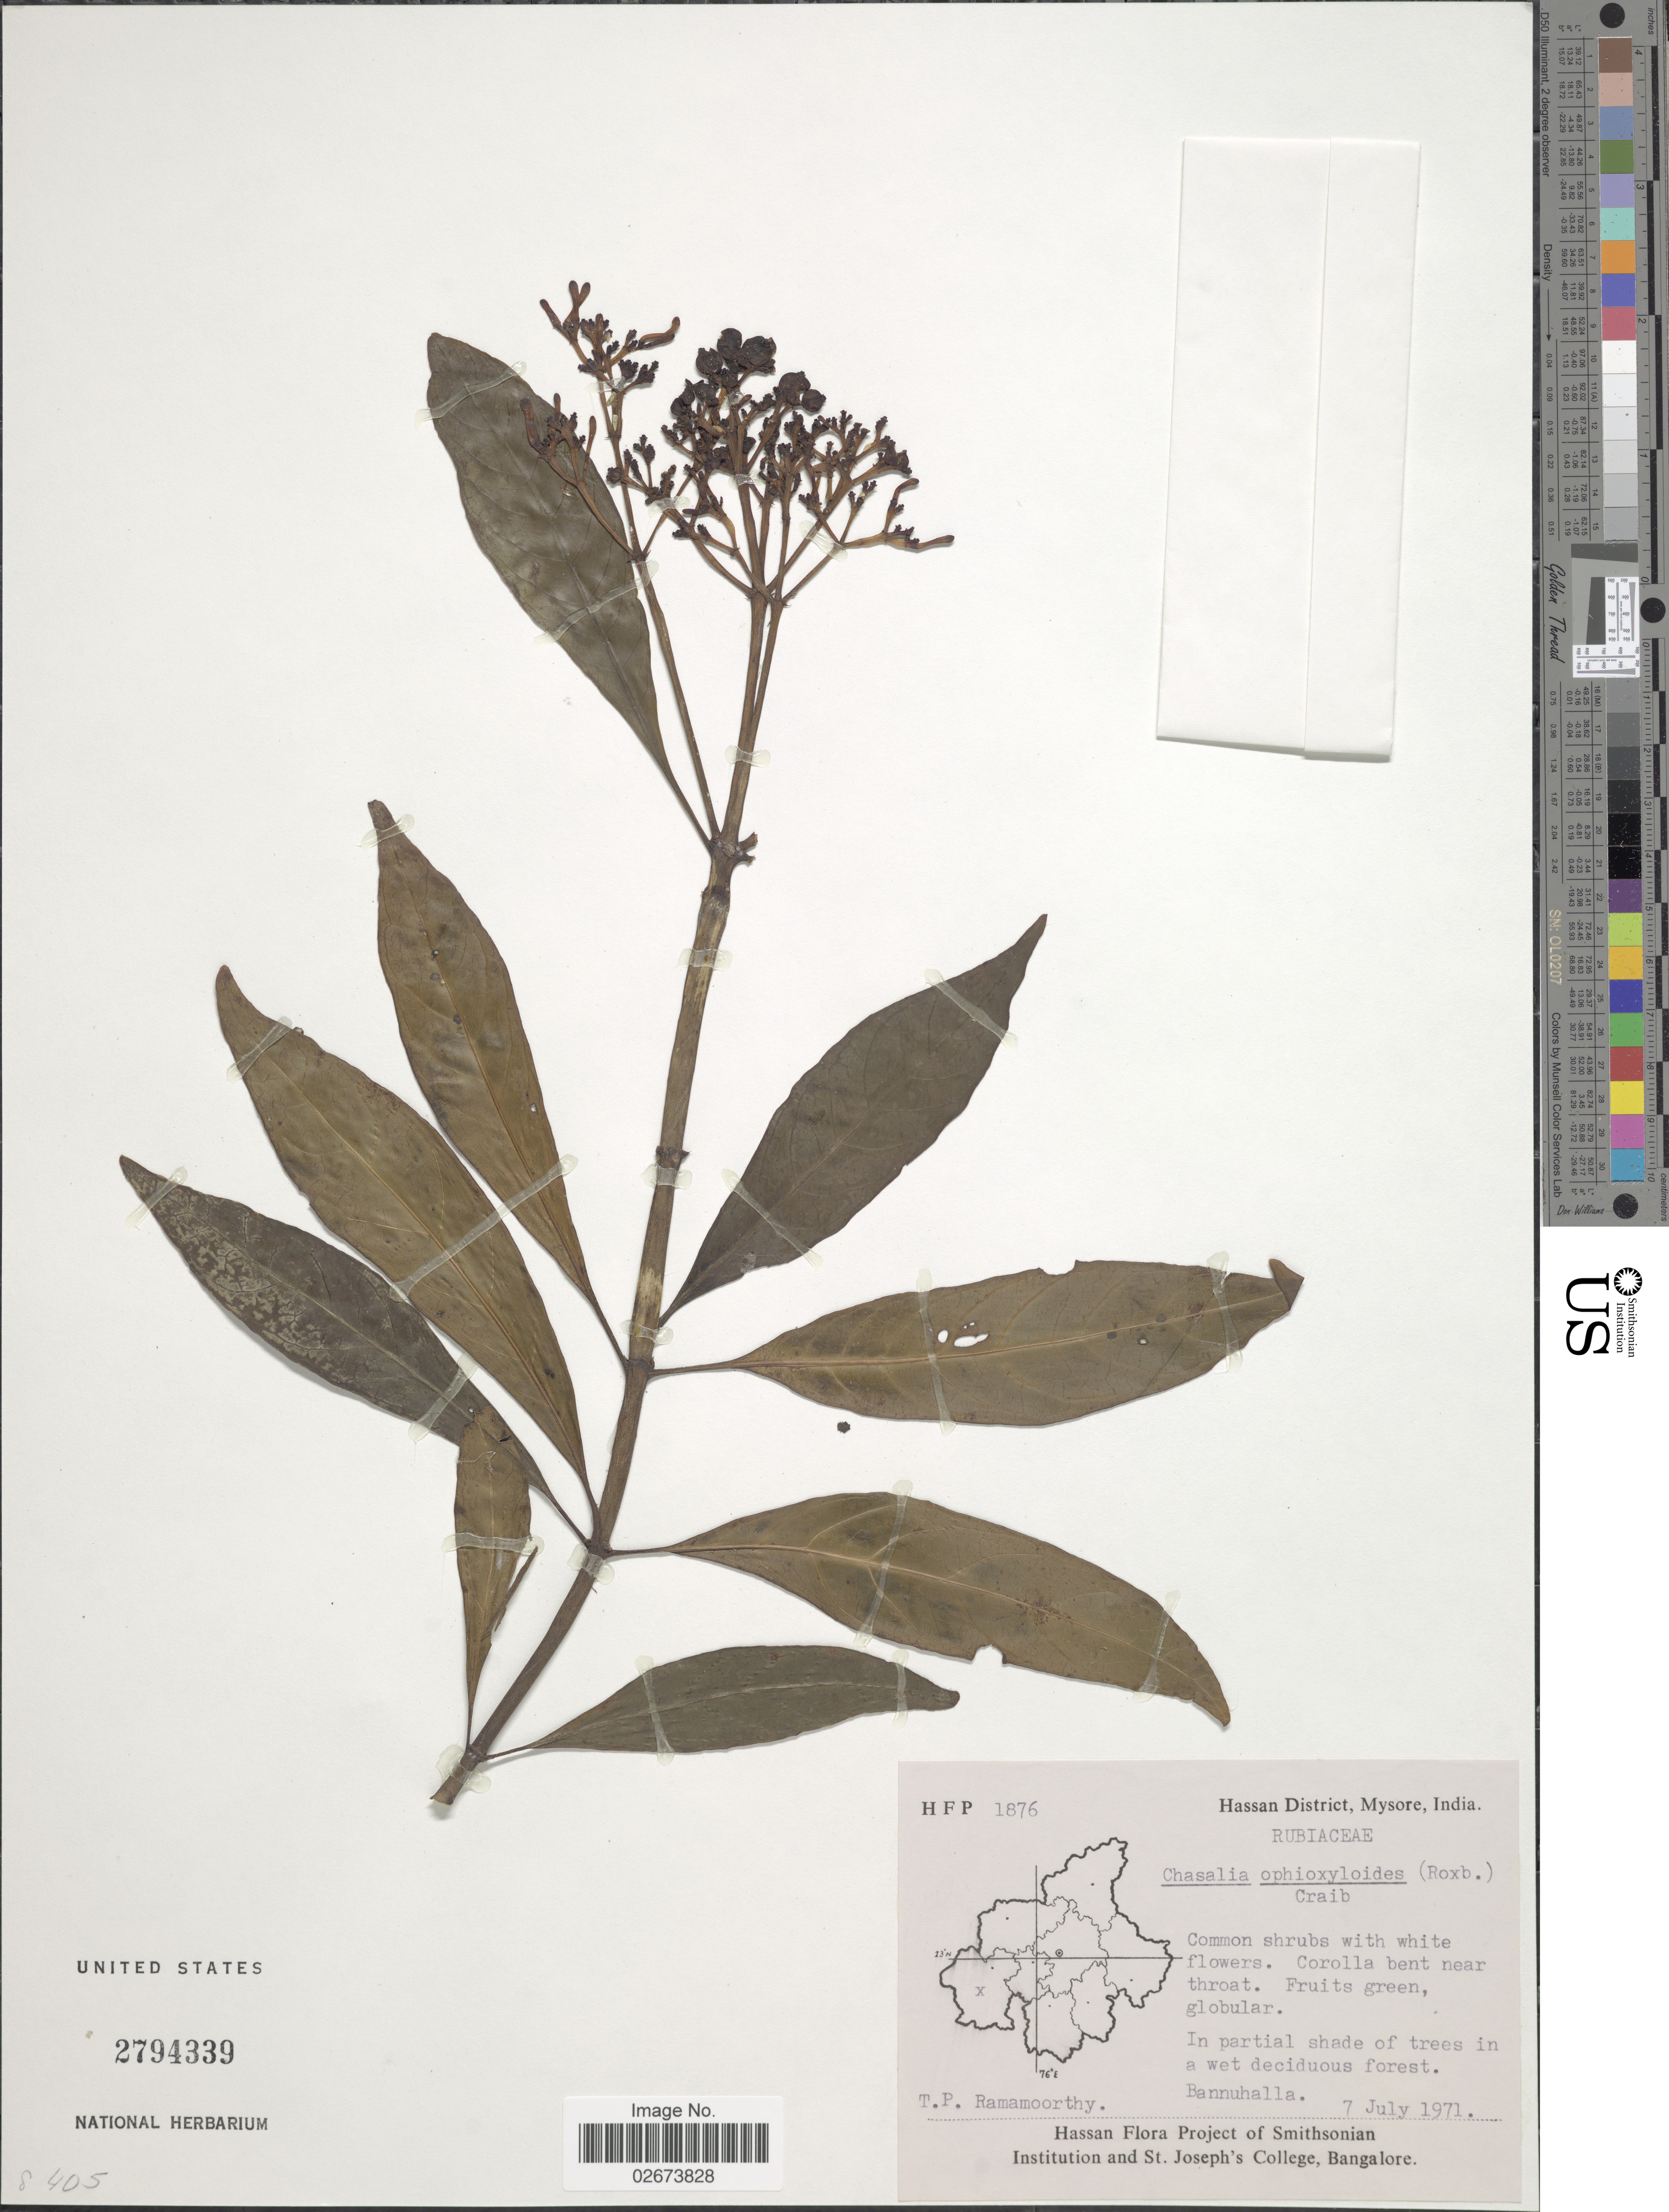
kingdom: Plantae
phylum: Tracheophyta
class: Magnoliopsida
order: Gentianales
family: Rubiaceae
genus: Chassalia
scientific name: Chassalia ophioxyloides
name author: (Wall.) Craib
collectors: T. P. Ramamoorthy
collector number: HFP 1876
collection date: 1971-07-07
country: India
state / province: Karnataka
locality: Hassan District, Mysore, Bannuhalla.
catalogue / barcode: US 2794339